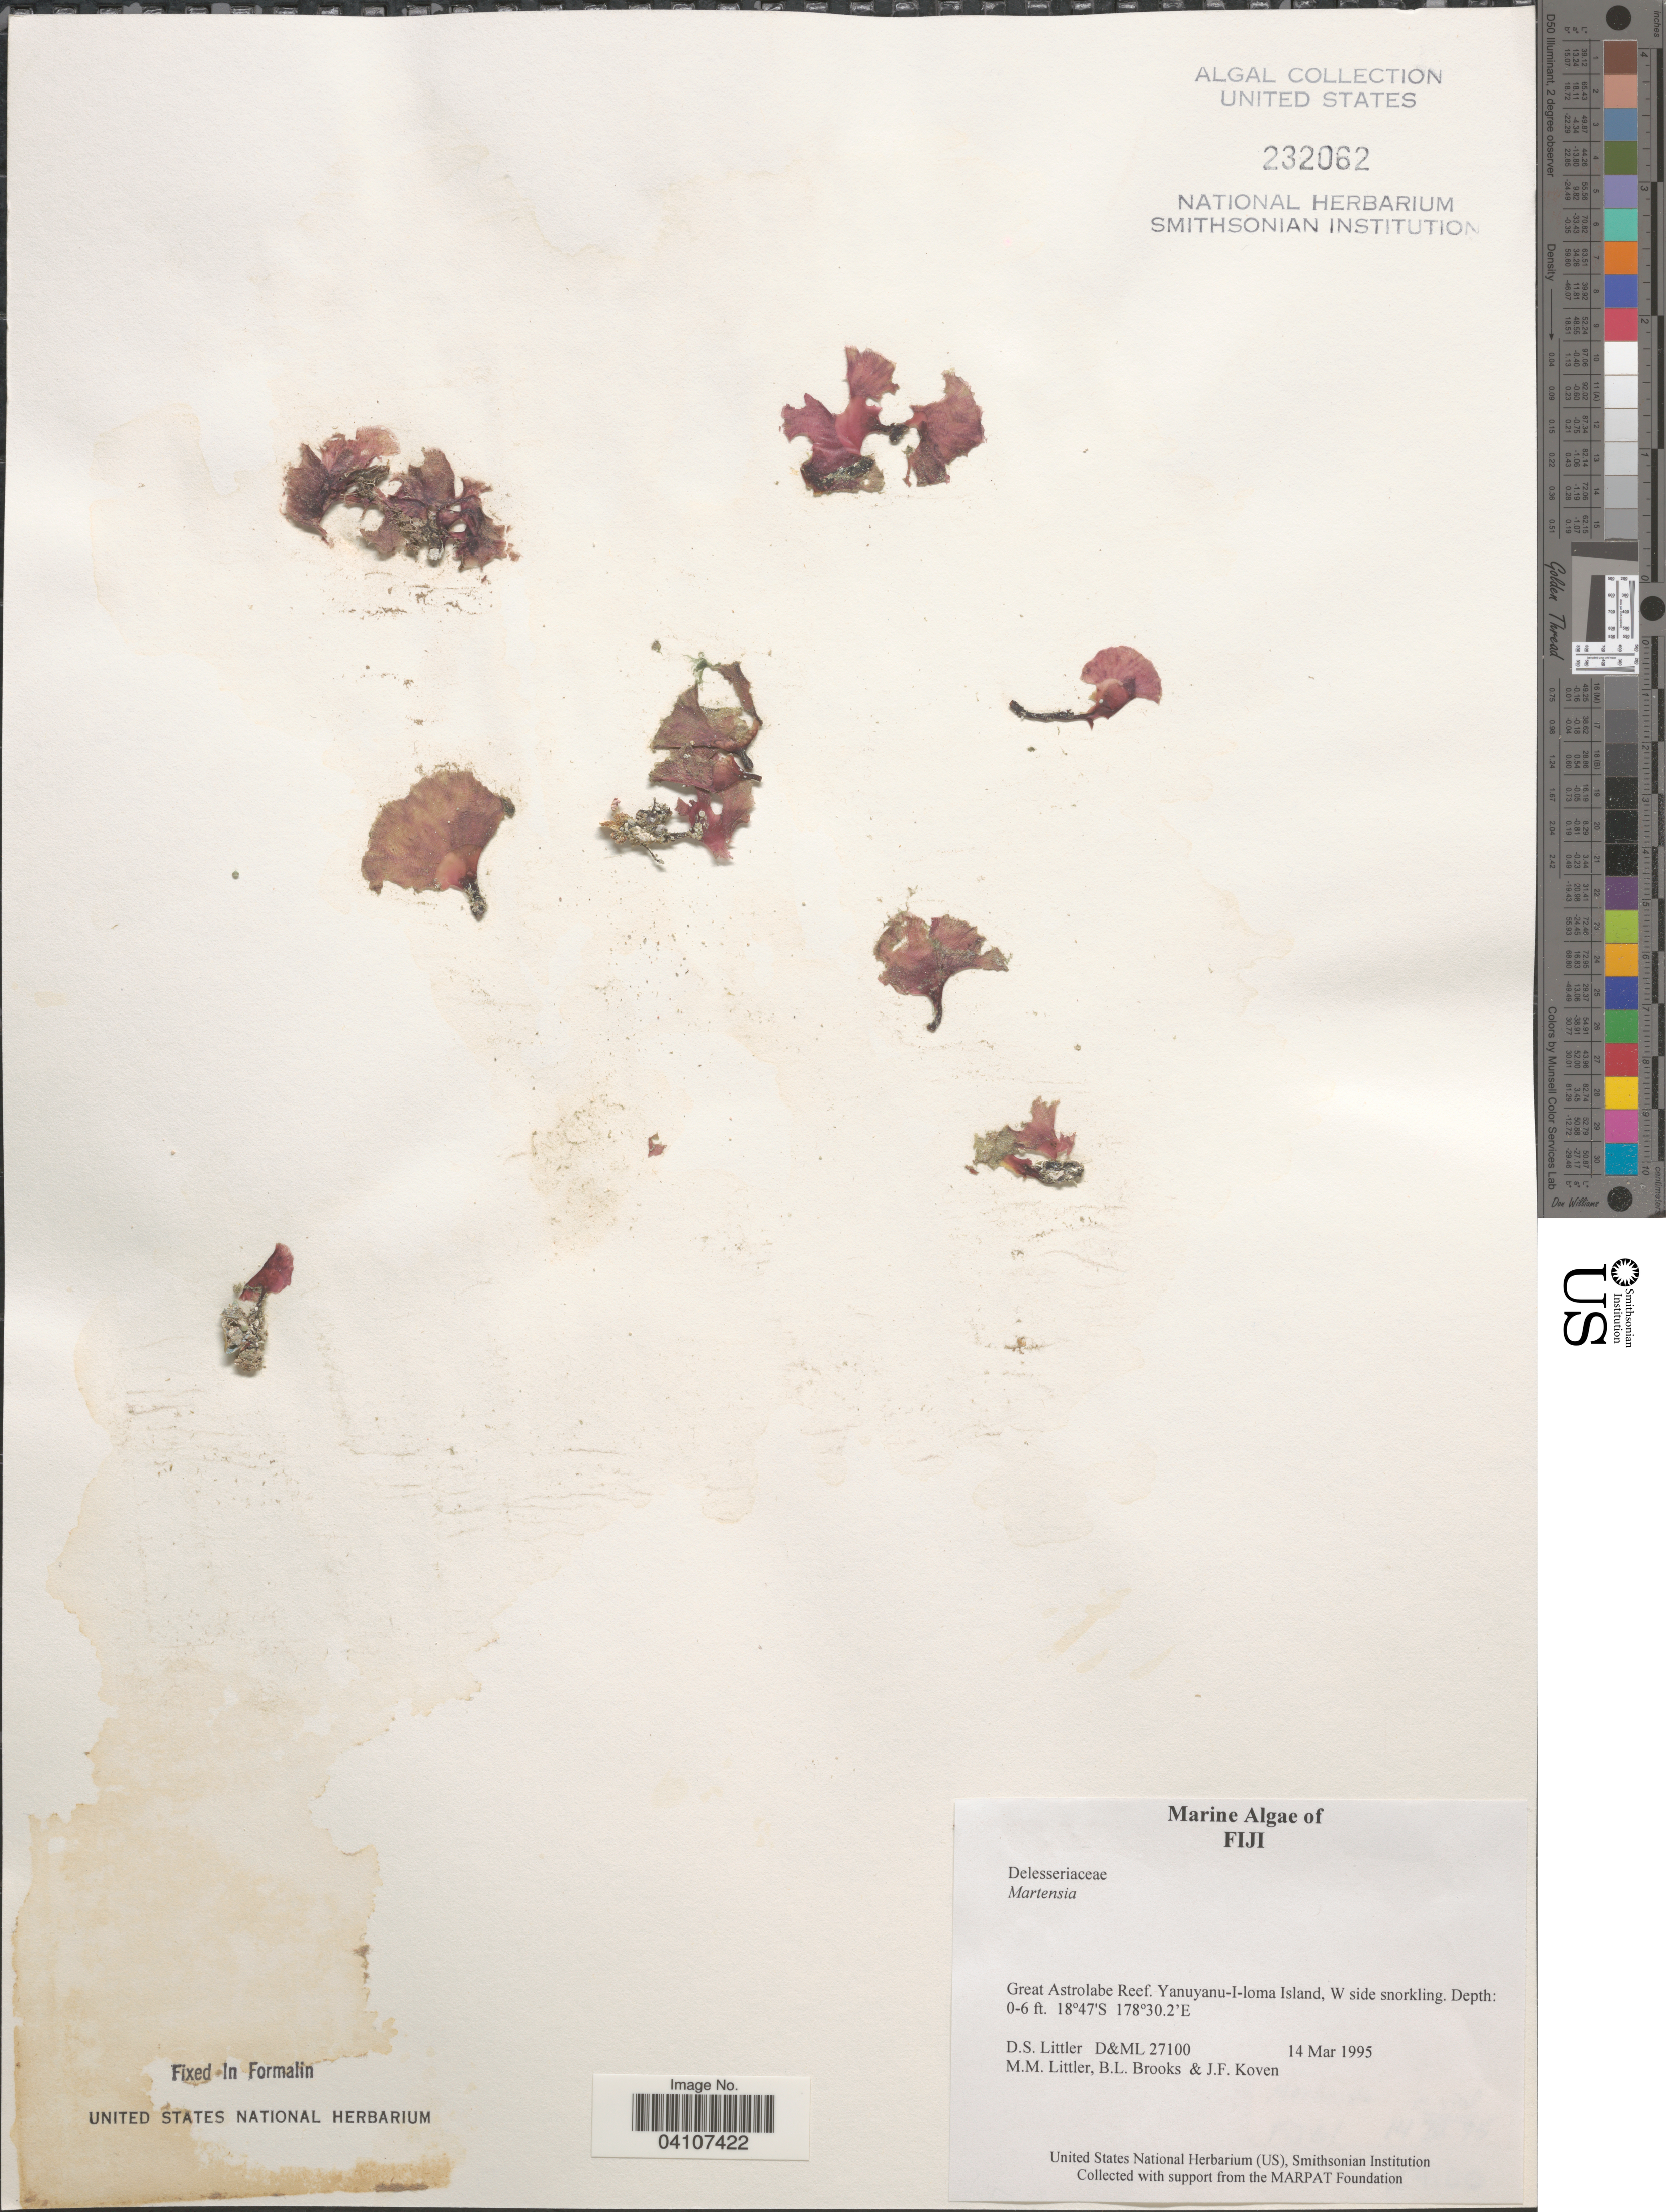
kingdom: Plantae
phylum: Rhodophyta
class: Florideophyceae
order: Ceramiales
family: Delesseriaceae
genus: Martensia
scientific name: Martensia sp.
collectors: D. S. Littler, B. Brooks & J. Koven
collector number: D&ML 27100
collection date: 1995-03-14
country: Fiji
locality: Great Astrolabe Reef. Yanuyanu-I-loima Island, W side snorkling.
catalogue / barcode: US 232062